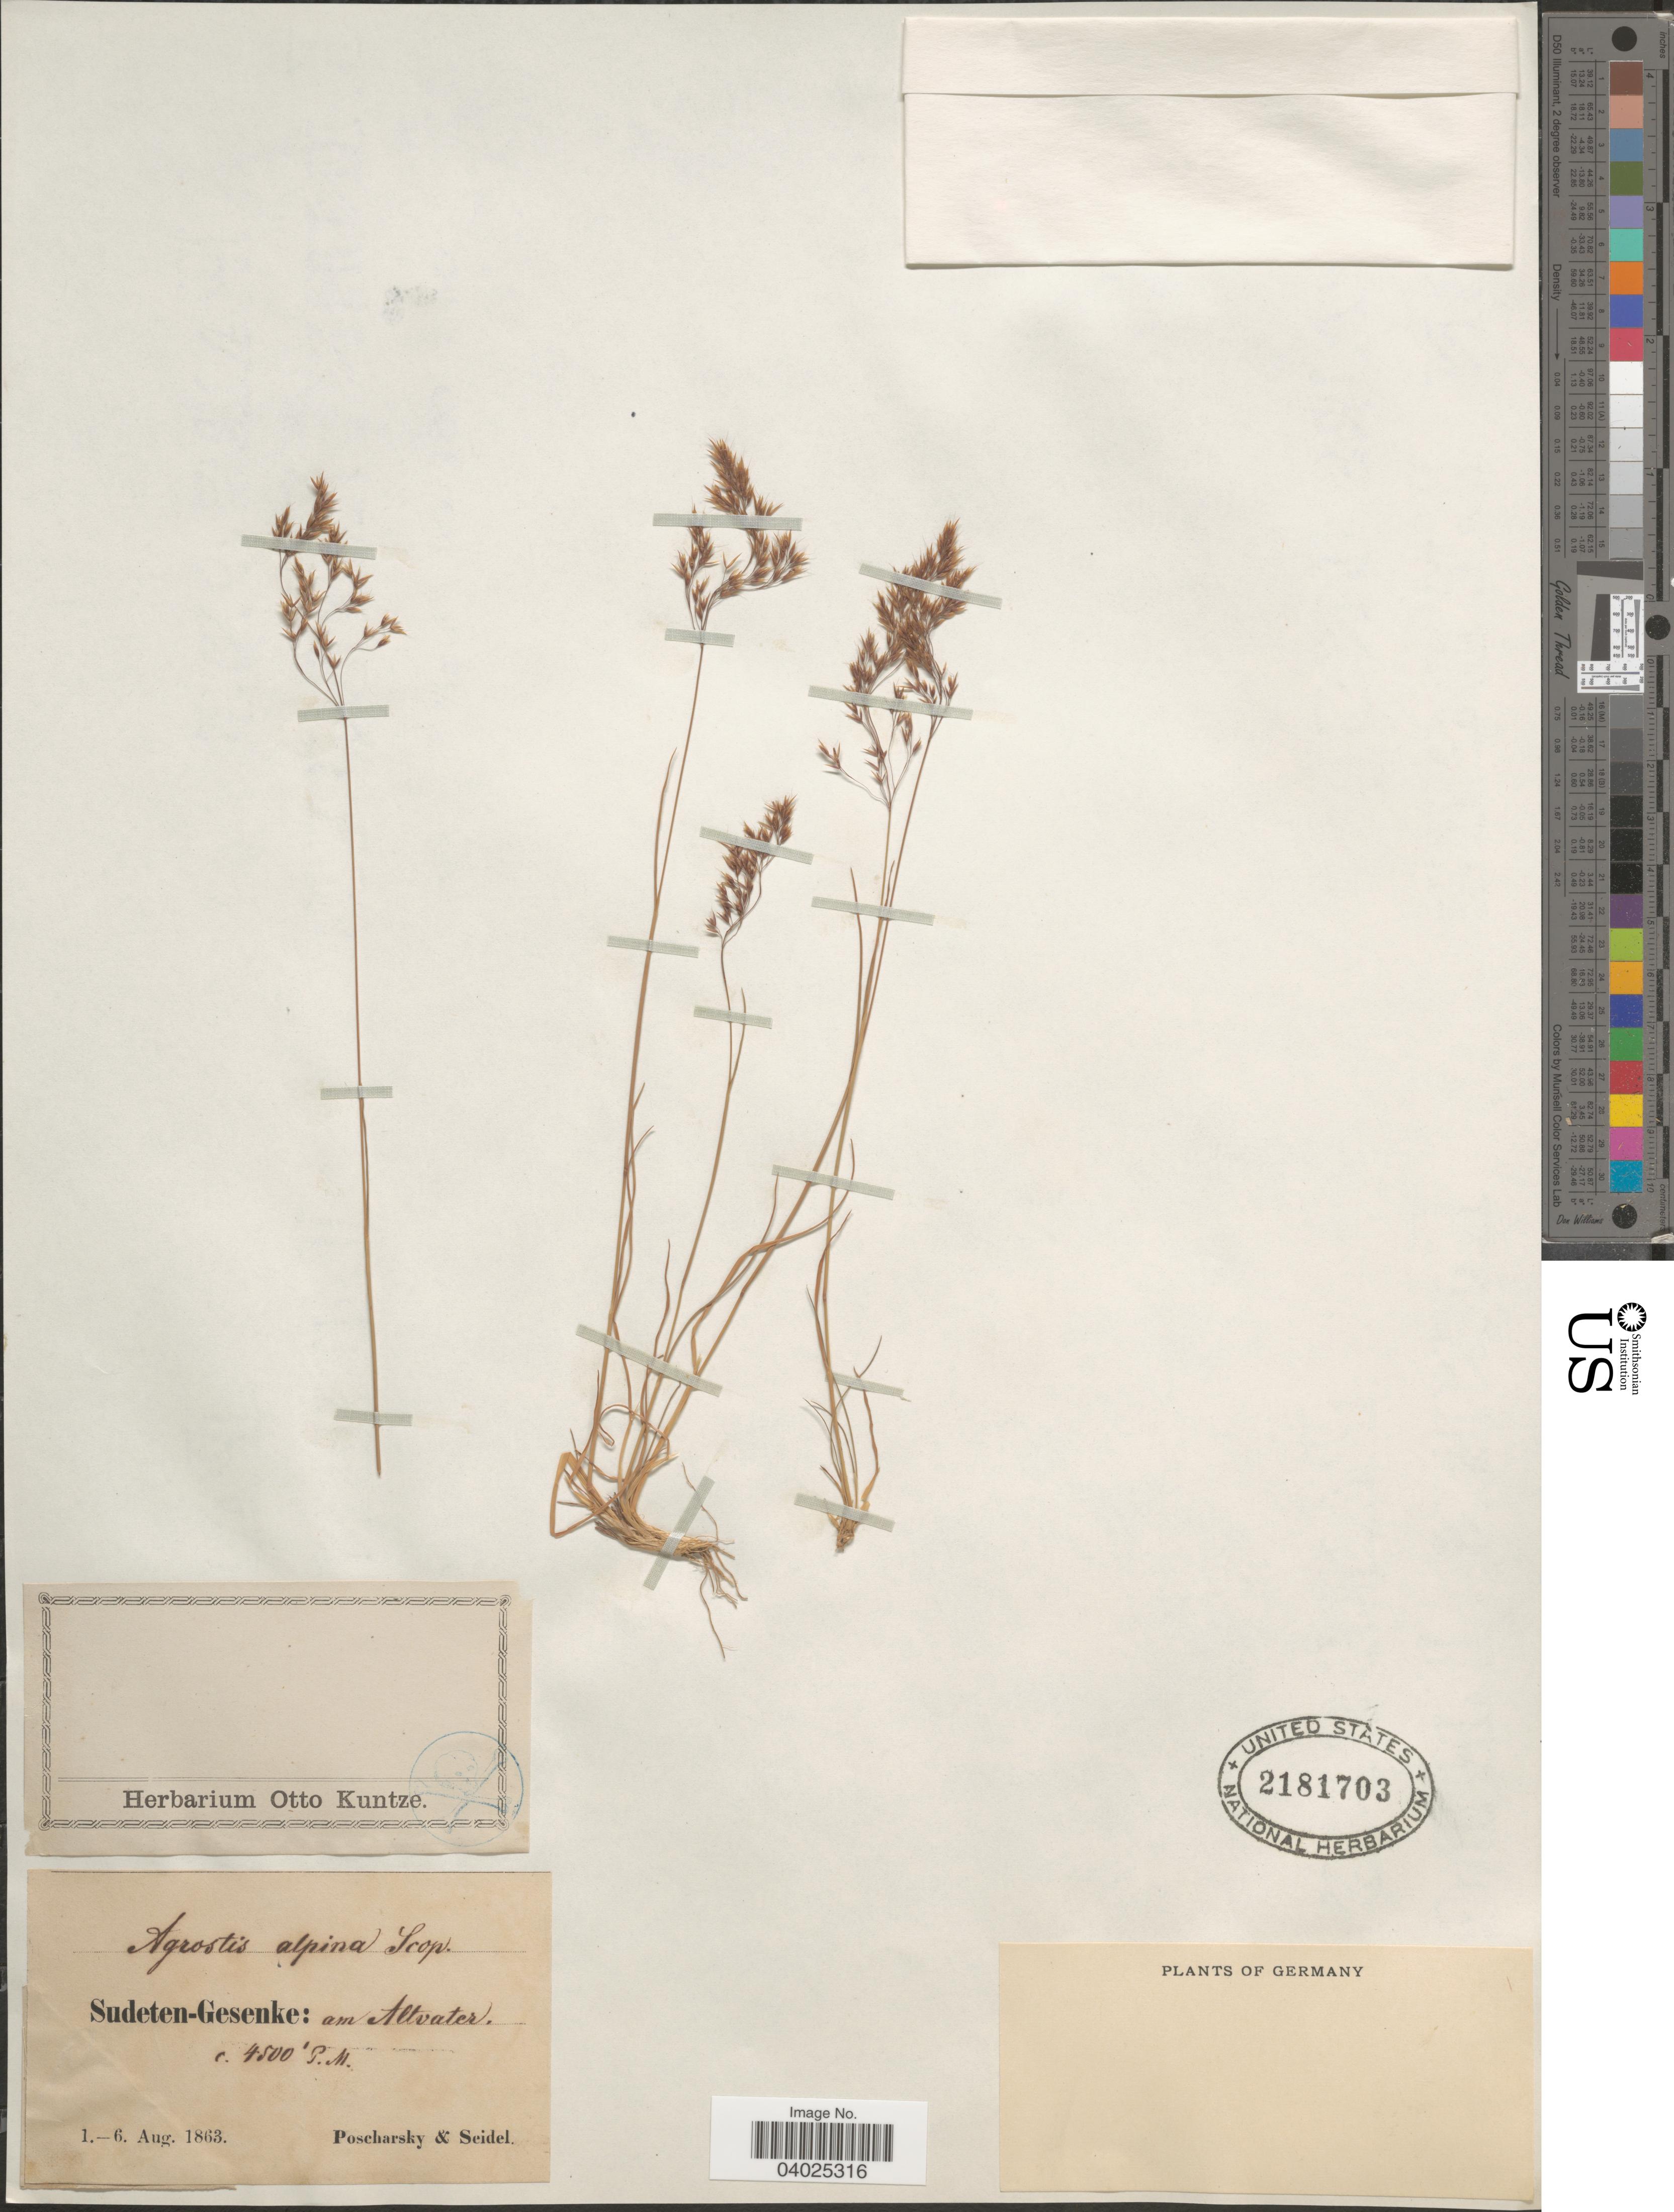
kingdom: Plantae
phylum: Tracheophyta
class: Liliopsida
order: Poales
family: Poaceae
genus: Alpagrostis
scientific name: Alpagrostis alpina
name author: (Scop.) P.M. Peterson et al.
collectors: Poscharsky & -. Seidel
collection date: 1863-08-01/1863-08-06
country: Germany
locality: Sudeten-Gesenke: am Altvater.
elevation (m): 4500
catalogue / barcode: US 2181703